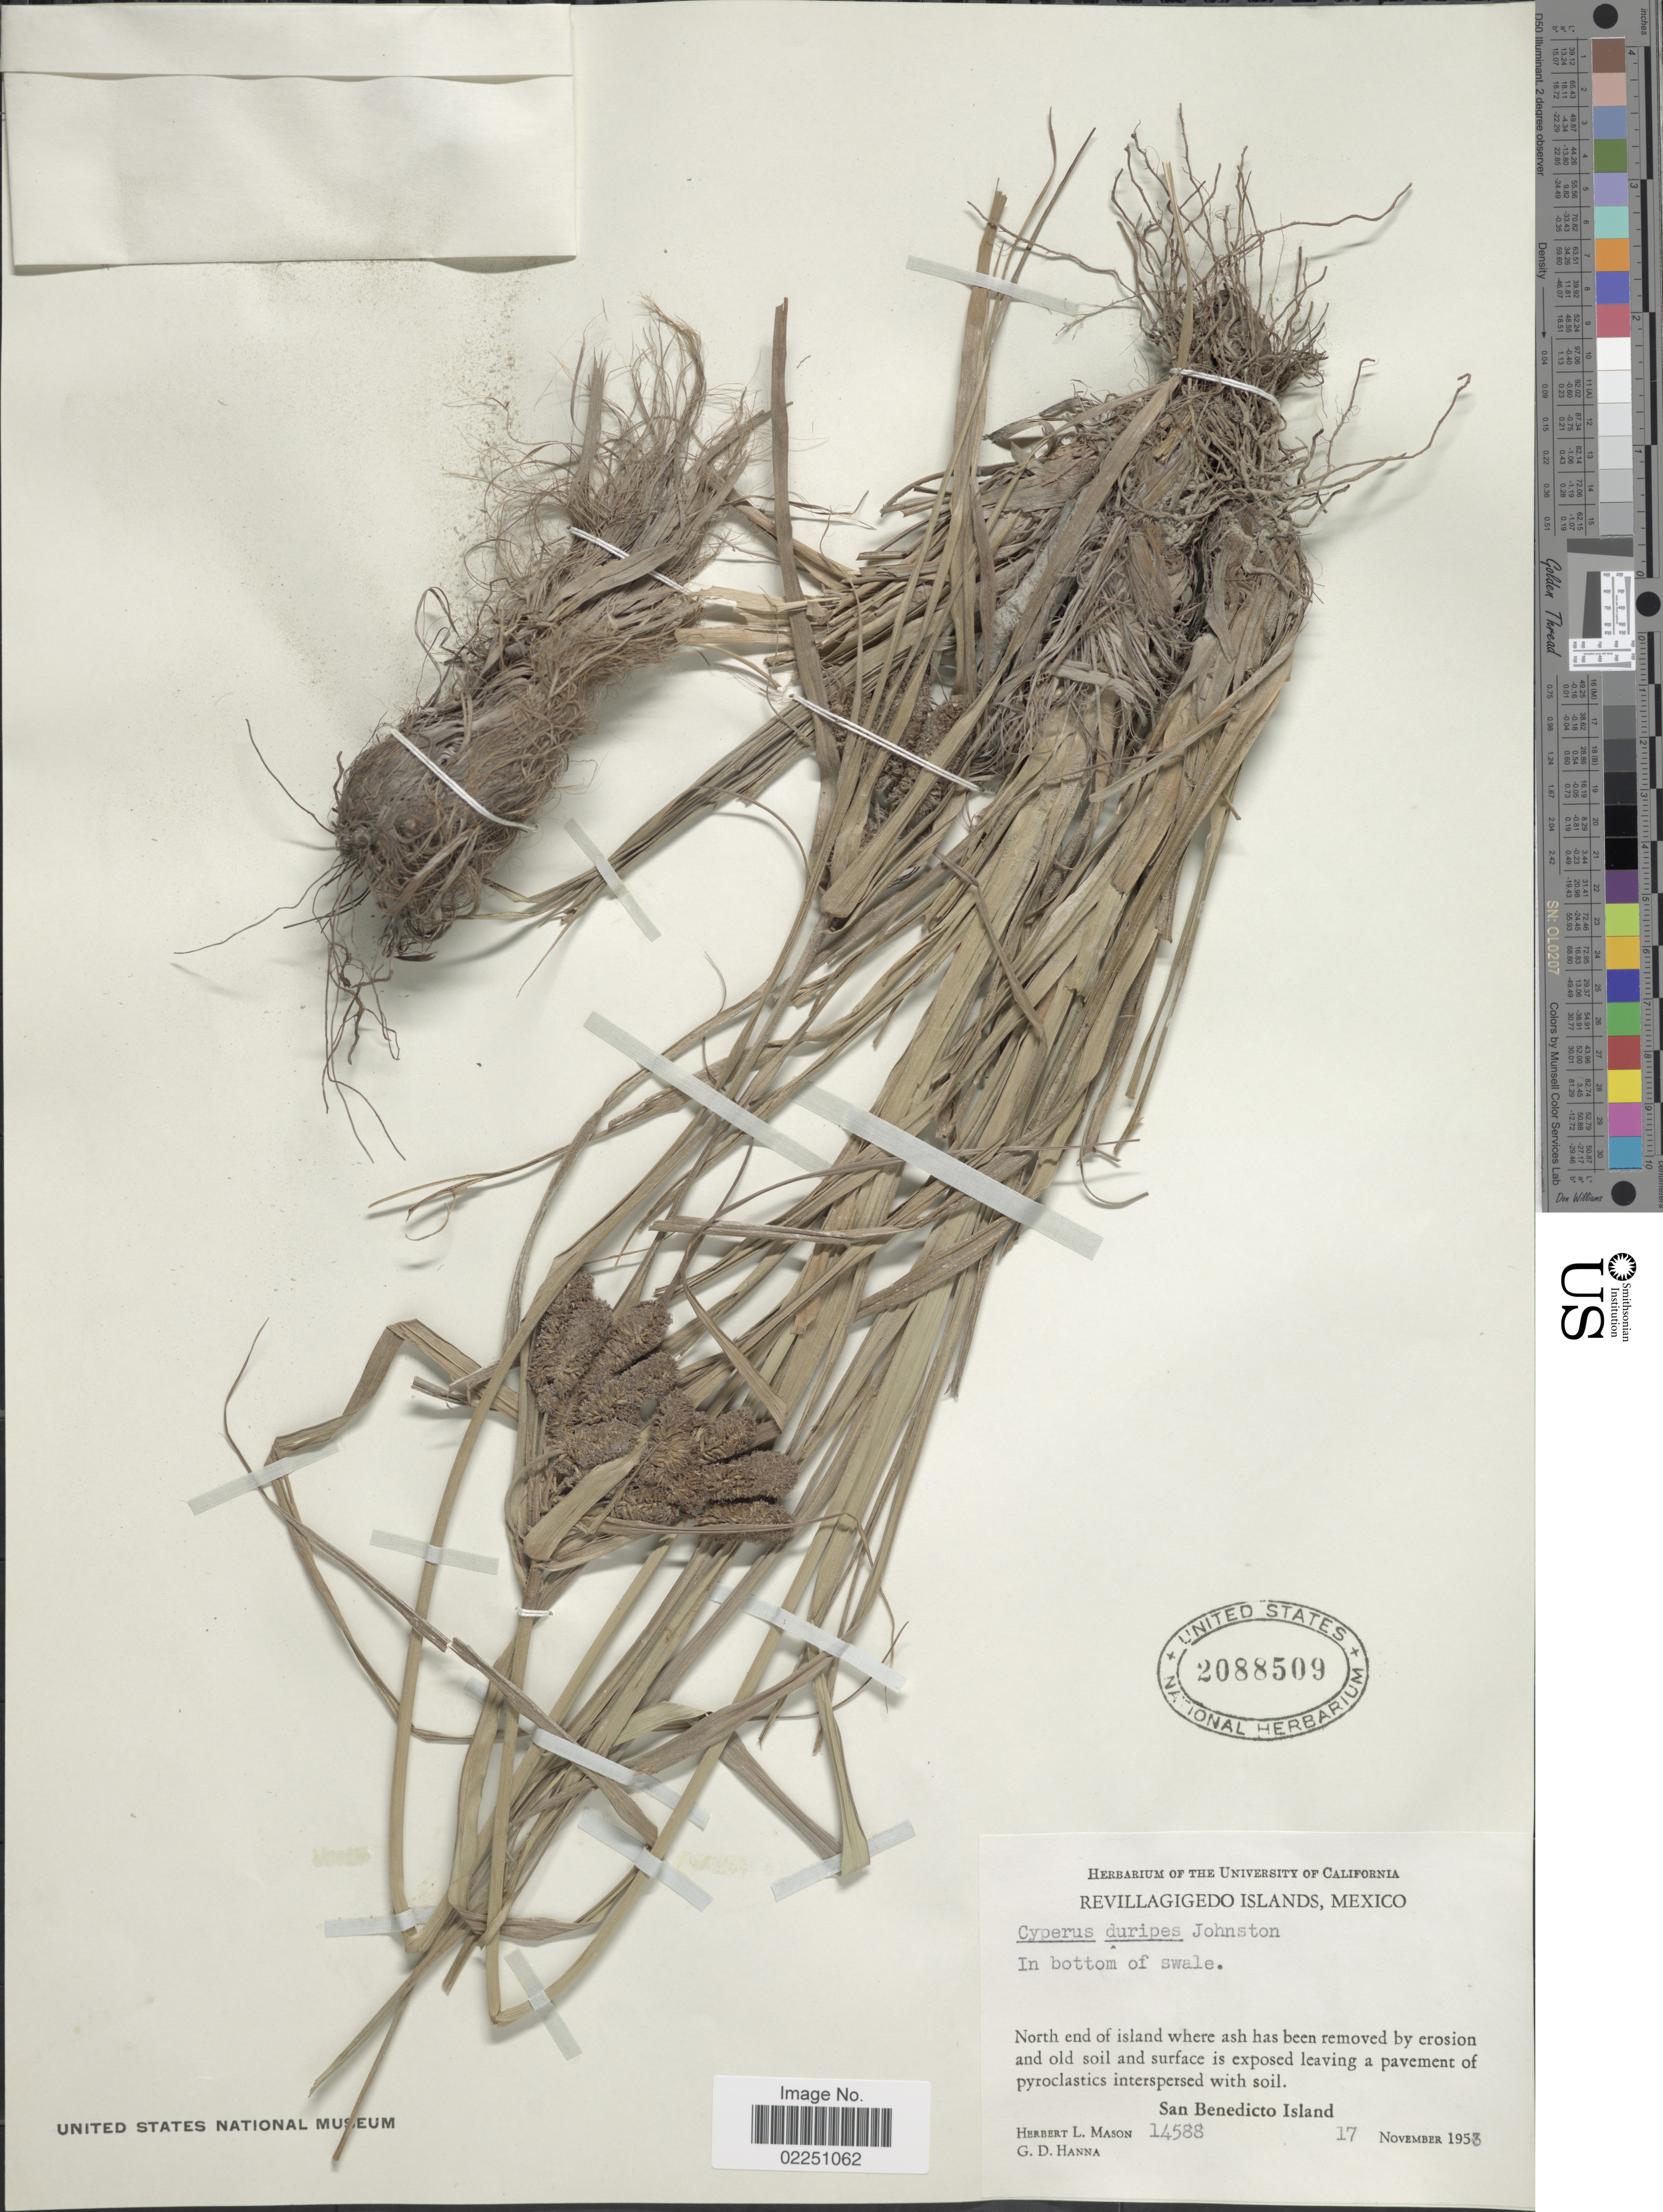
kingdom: Plantae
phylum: Tracheophyta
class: Liliopsida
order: Poales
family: Cyperaceae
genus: Cyperus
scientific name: Cyperus duripes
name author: I.M. Johnst.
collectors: H. L. Mason & G. D. Hanna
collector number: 14588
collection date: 1953-11-17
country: Mexico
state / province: Colima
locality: Revillagigedo Islands. North end of island where asha has been removed by erosion. San Benedicto Island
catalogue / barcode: US 2085509